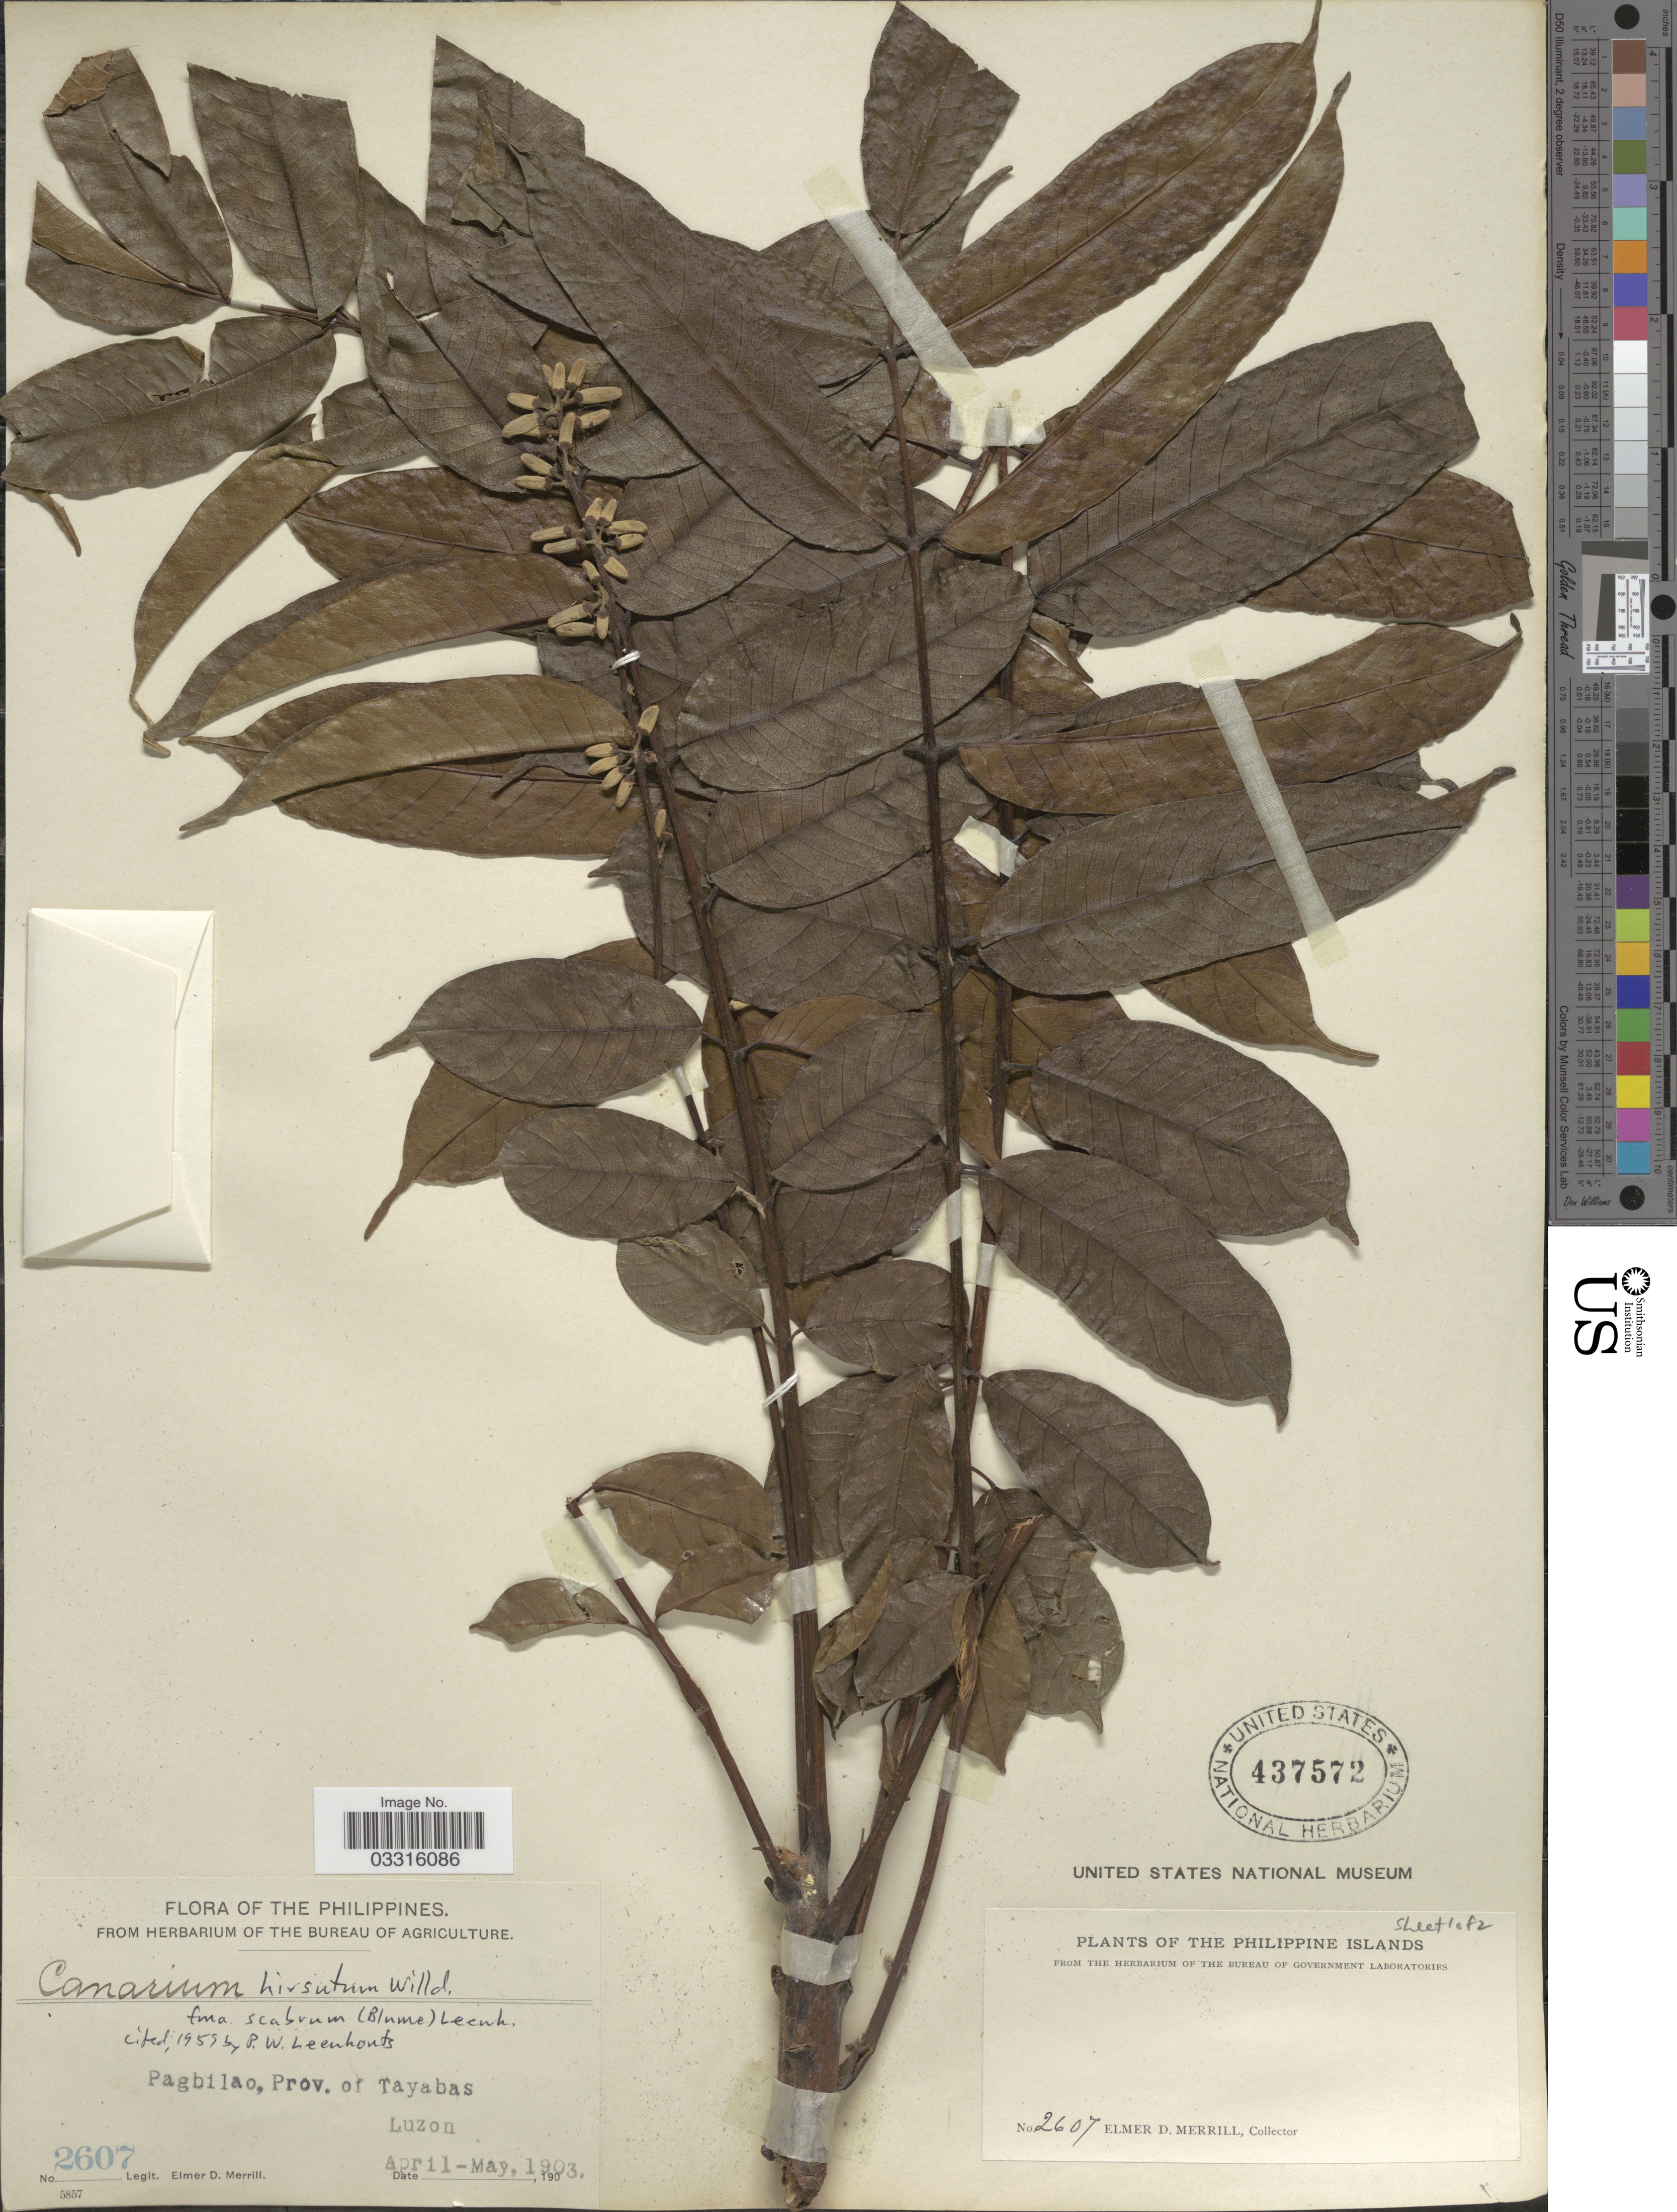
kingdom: Plantae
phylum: Tracheophyta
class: Magnoliopsida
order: Sapindales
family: Burseraceae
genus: Canarium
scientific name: Canarium hirsutum f. scabrum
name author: (Blume) Leenh.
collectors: E. D. Merrill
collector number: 2607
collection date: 1903-04/1903-05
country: Philippines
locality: Pagbilao, Prov. of Tayabas, Luzon.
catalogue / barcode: US 437572